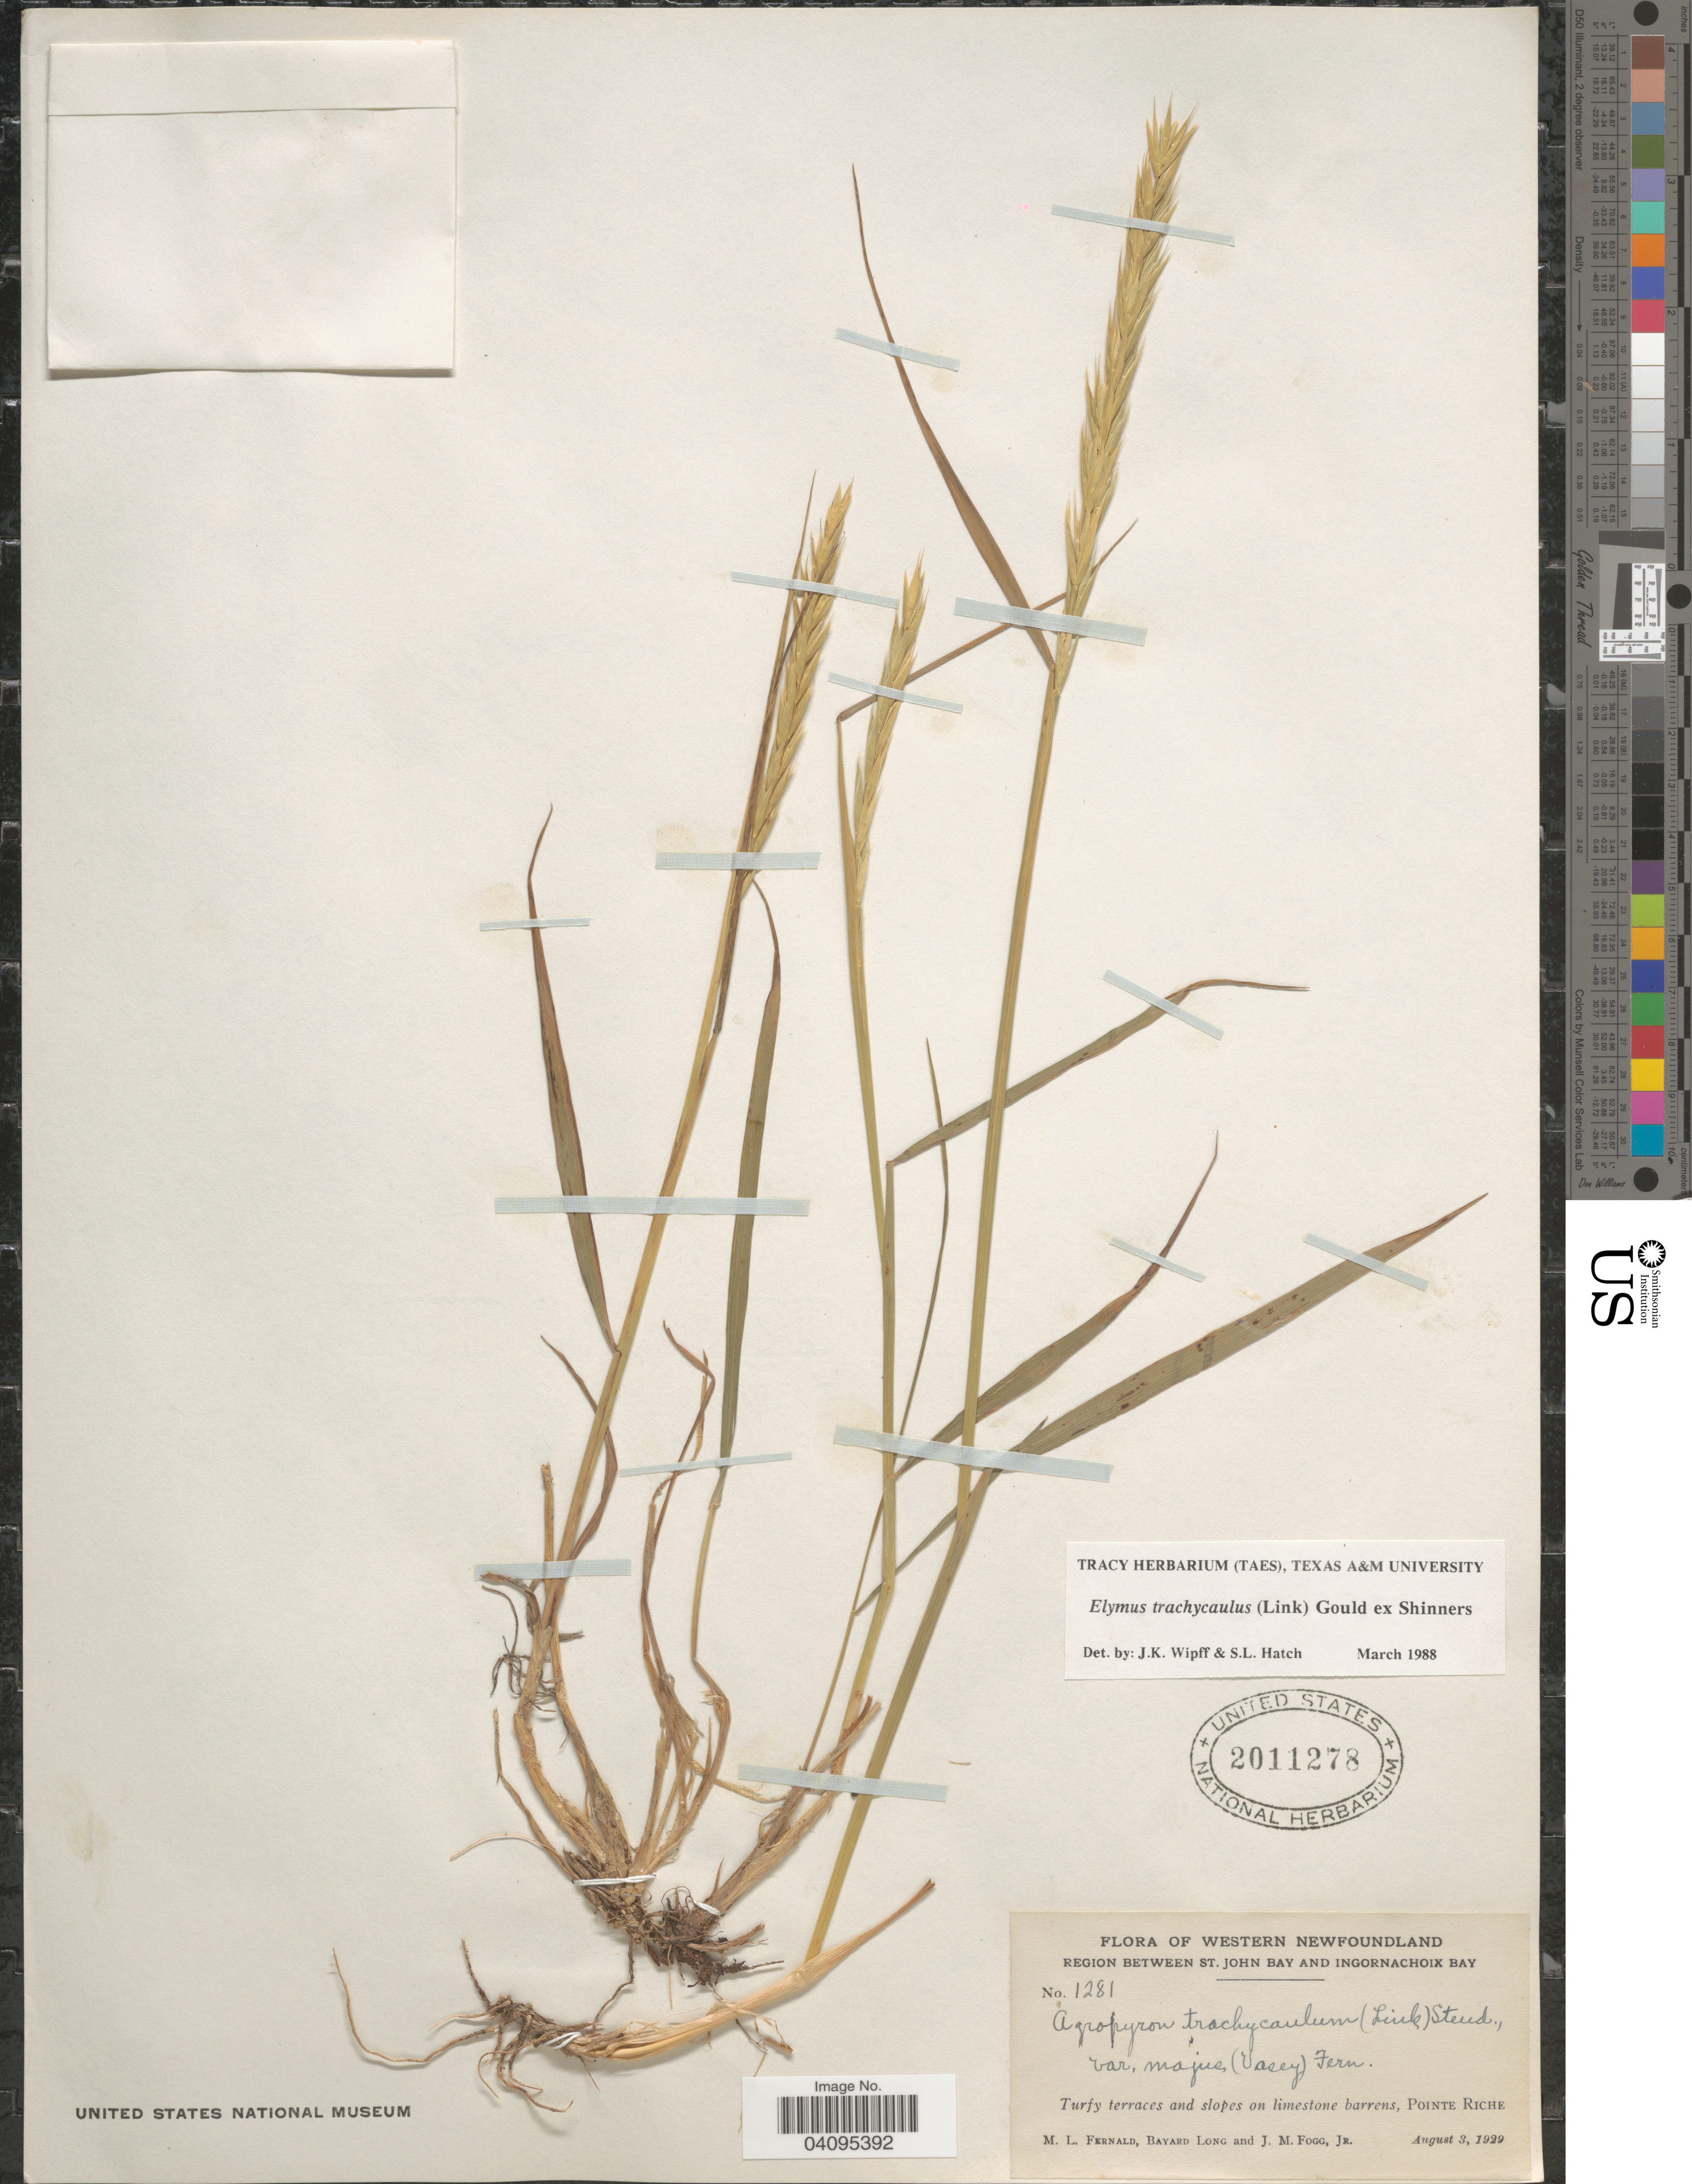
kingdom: Plantae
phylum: Tracheophyta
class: Liliopsida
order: Poales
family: Poaceae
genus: Elymus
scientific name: Elymus trachycaulus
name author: (Link) Gould ex Shinners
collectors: M. L. Fernald, B. Long & J. Fogg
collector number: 1281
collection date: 1929-08-03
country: Canada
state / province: Newfoundland and Labrador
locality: Western Newfoundland. Region between St. John Bay and Ingornachoix Bay. Turfy terraces and slopes on limestone barrens, Pointe Riche.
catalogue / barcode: US 2011278